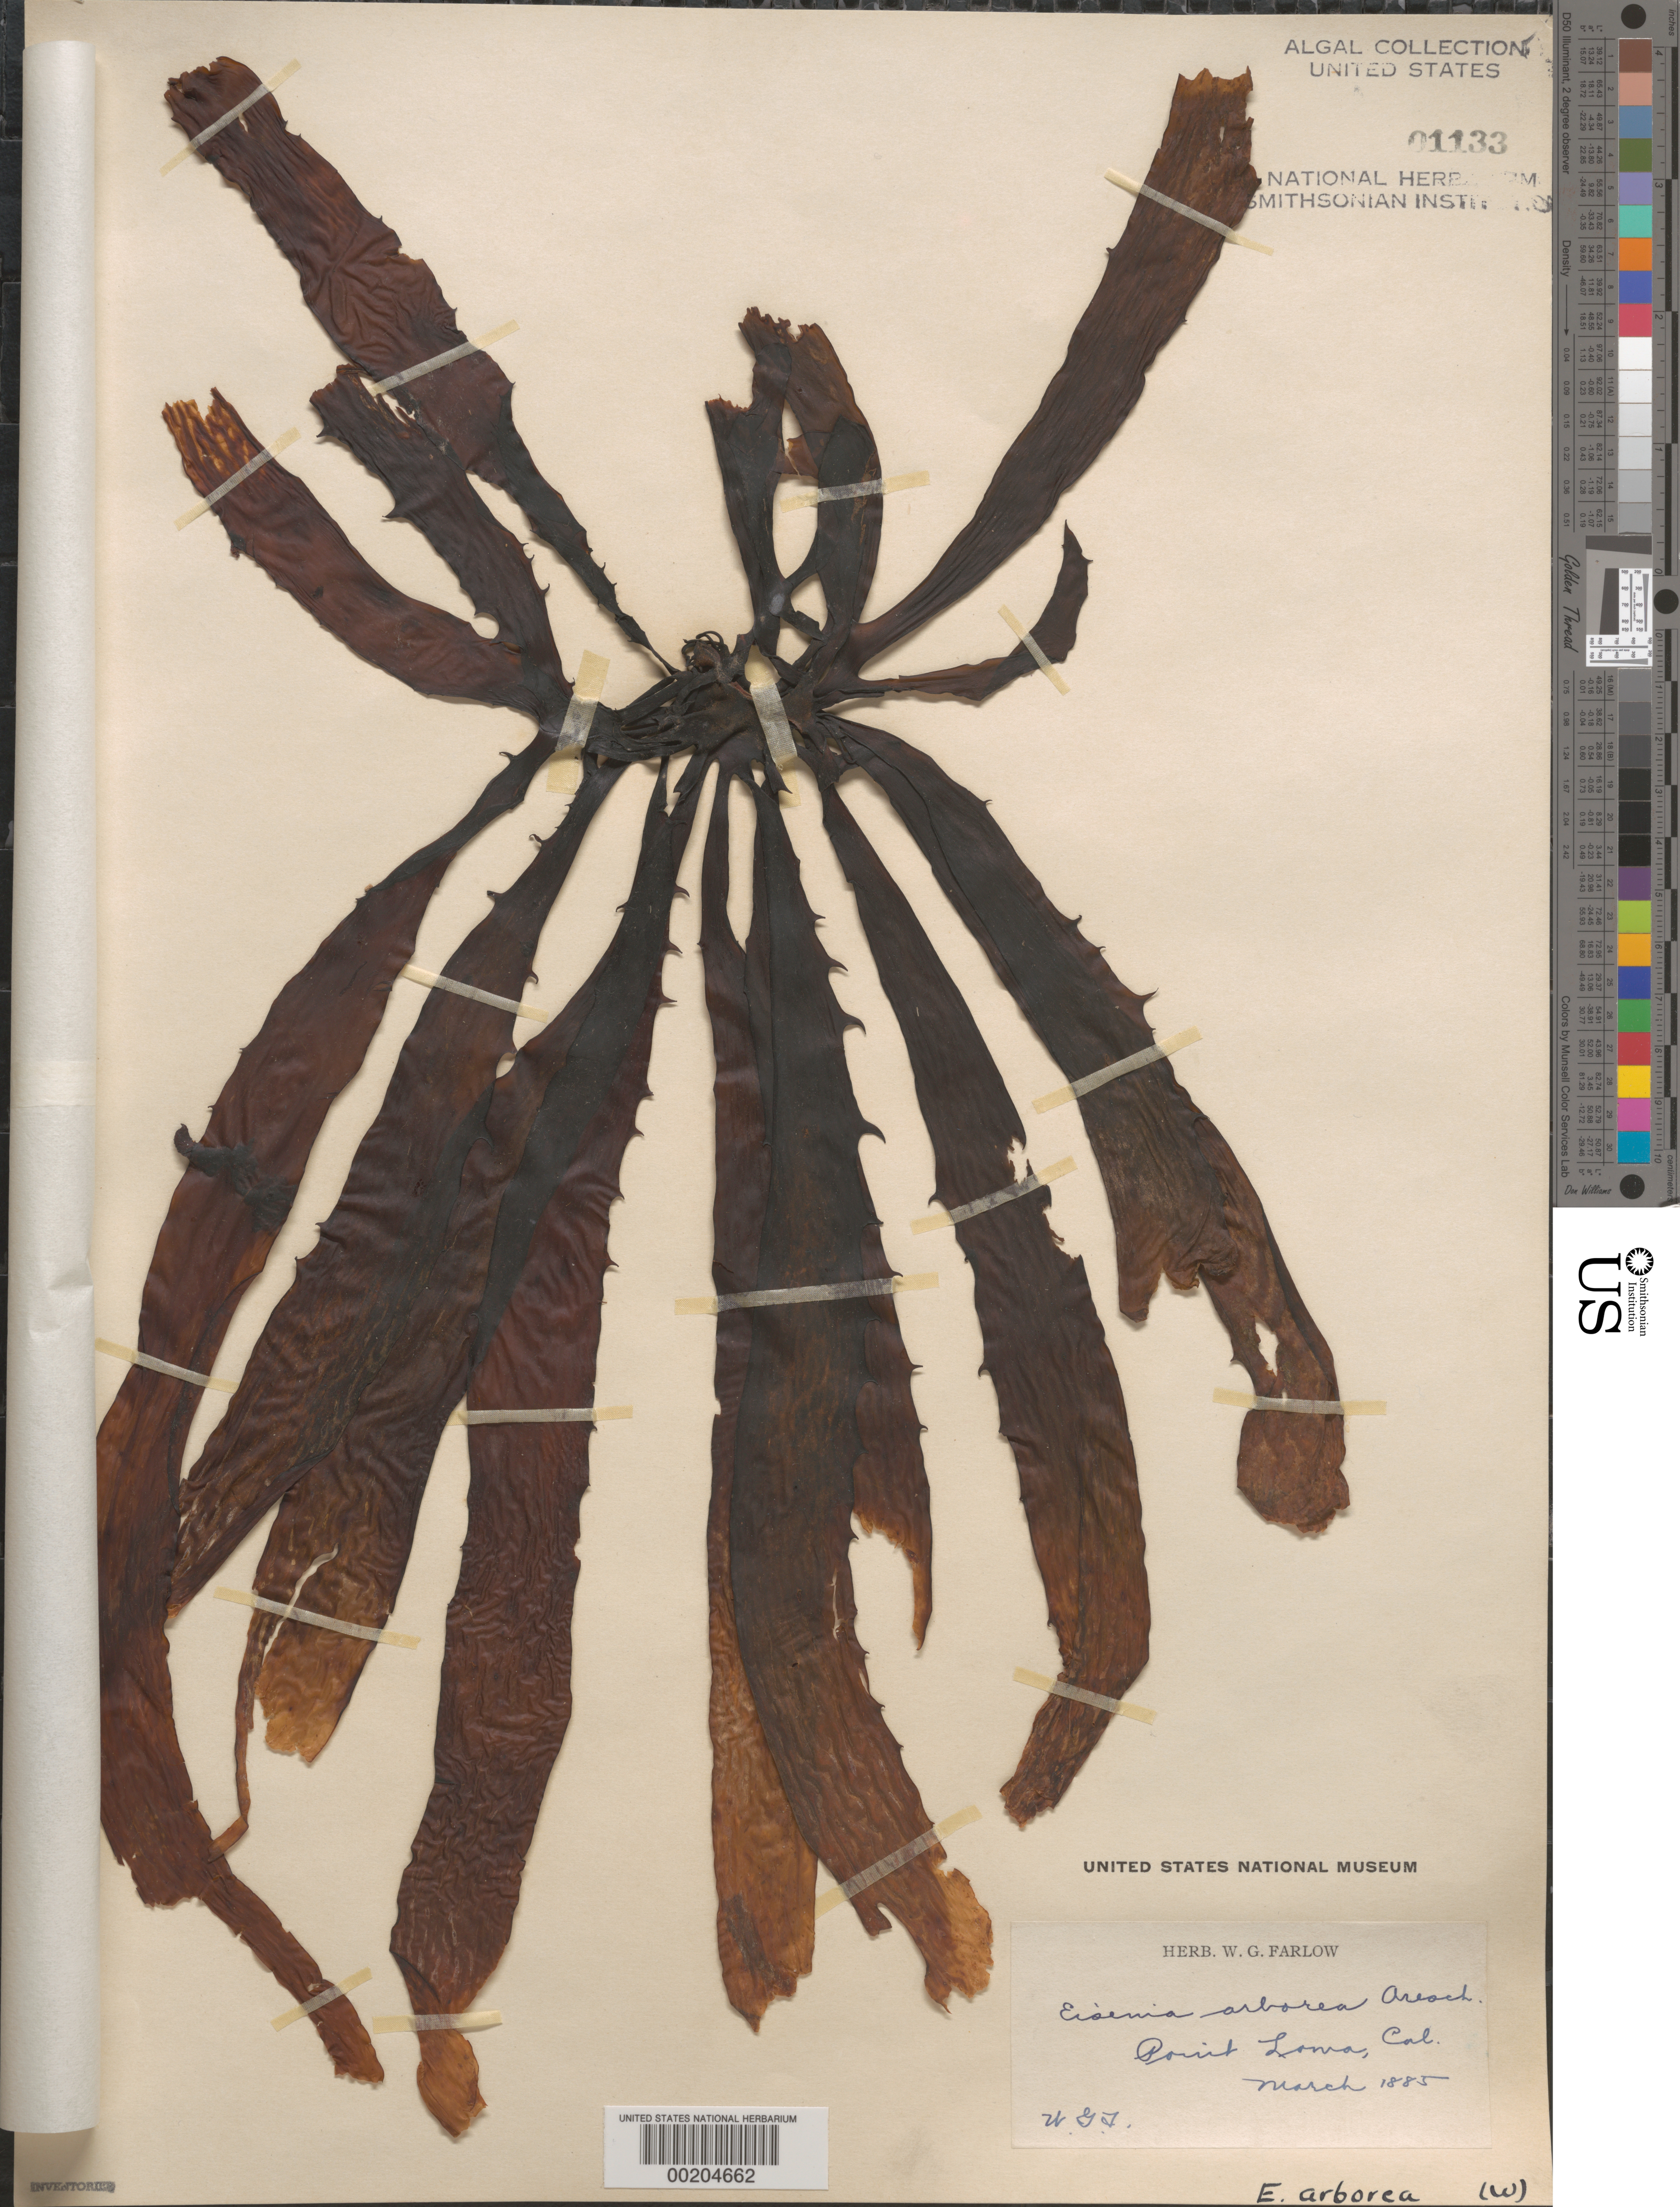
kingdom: Chromista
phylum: Ochrophyta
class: Phaeophyceae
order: Laminariales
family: Lessoniaceae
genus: Eisenia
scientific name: Eisenia arborea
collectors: W. G. Farlow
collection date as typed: Mar 1885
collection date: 1885-03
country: United States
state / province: California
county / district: San Diego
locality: Point Loma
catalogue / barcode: US 1133